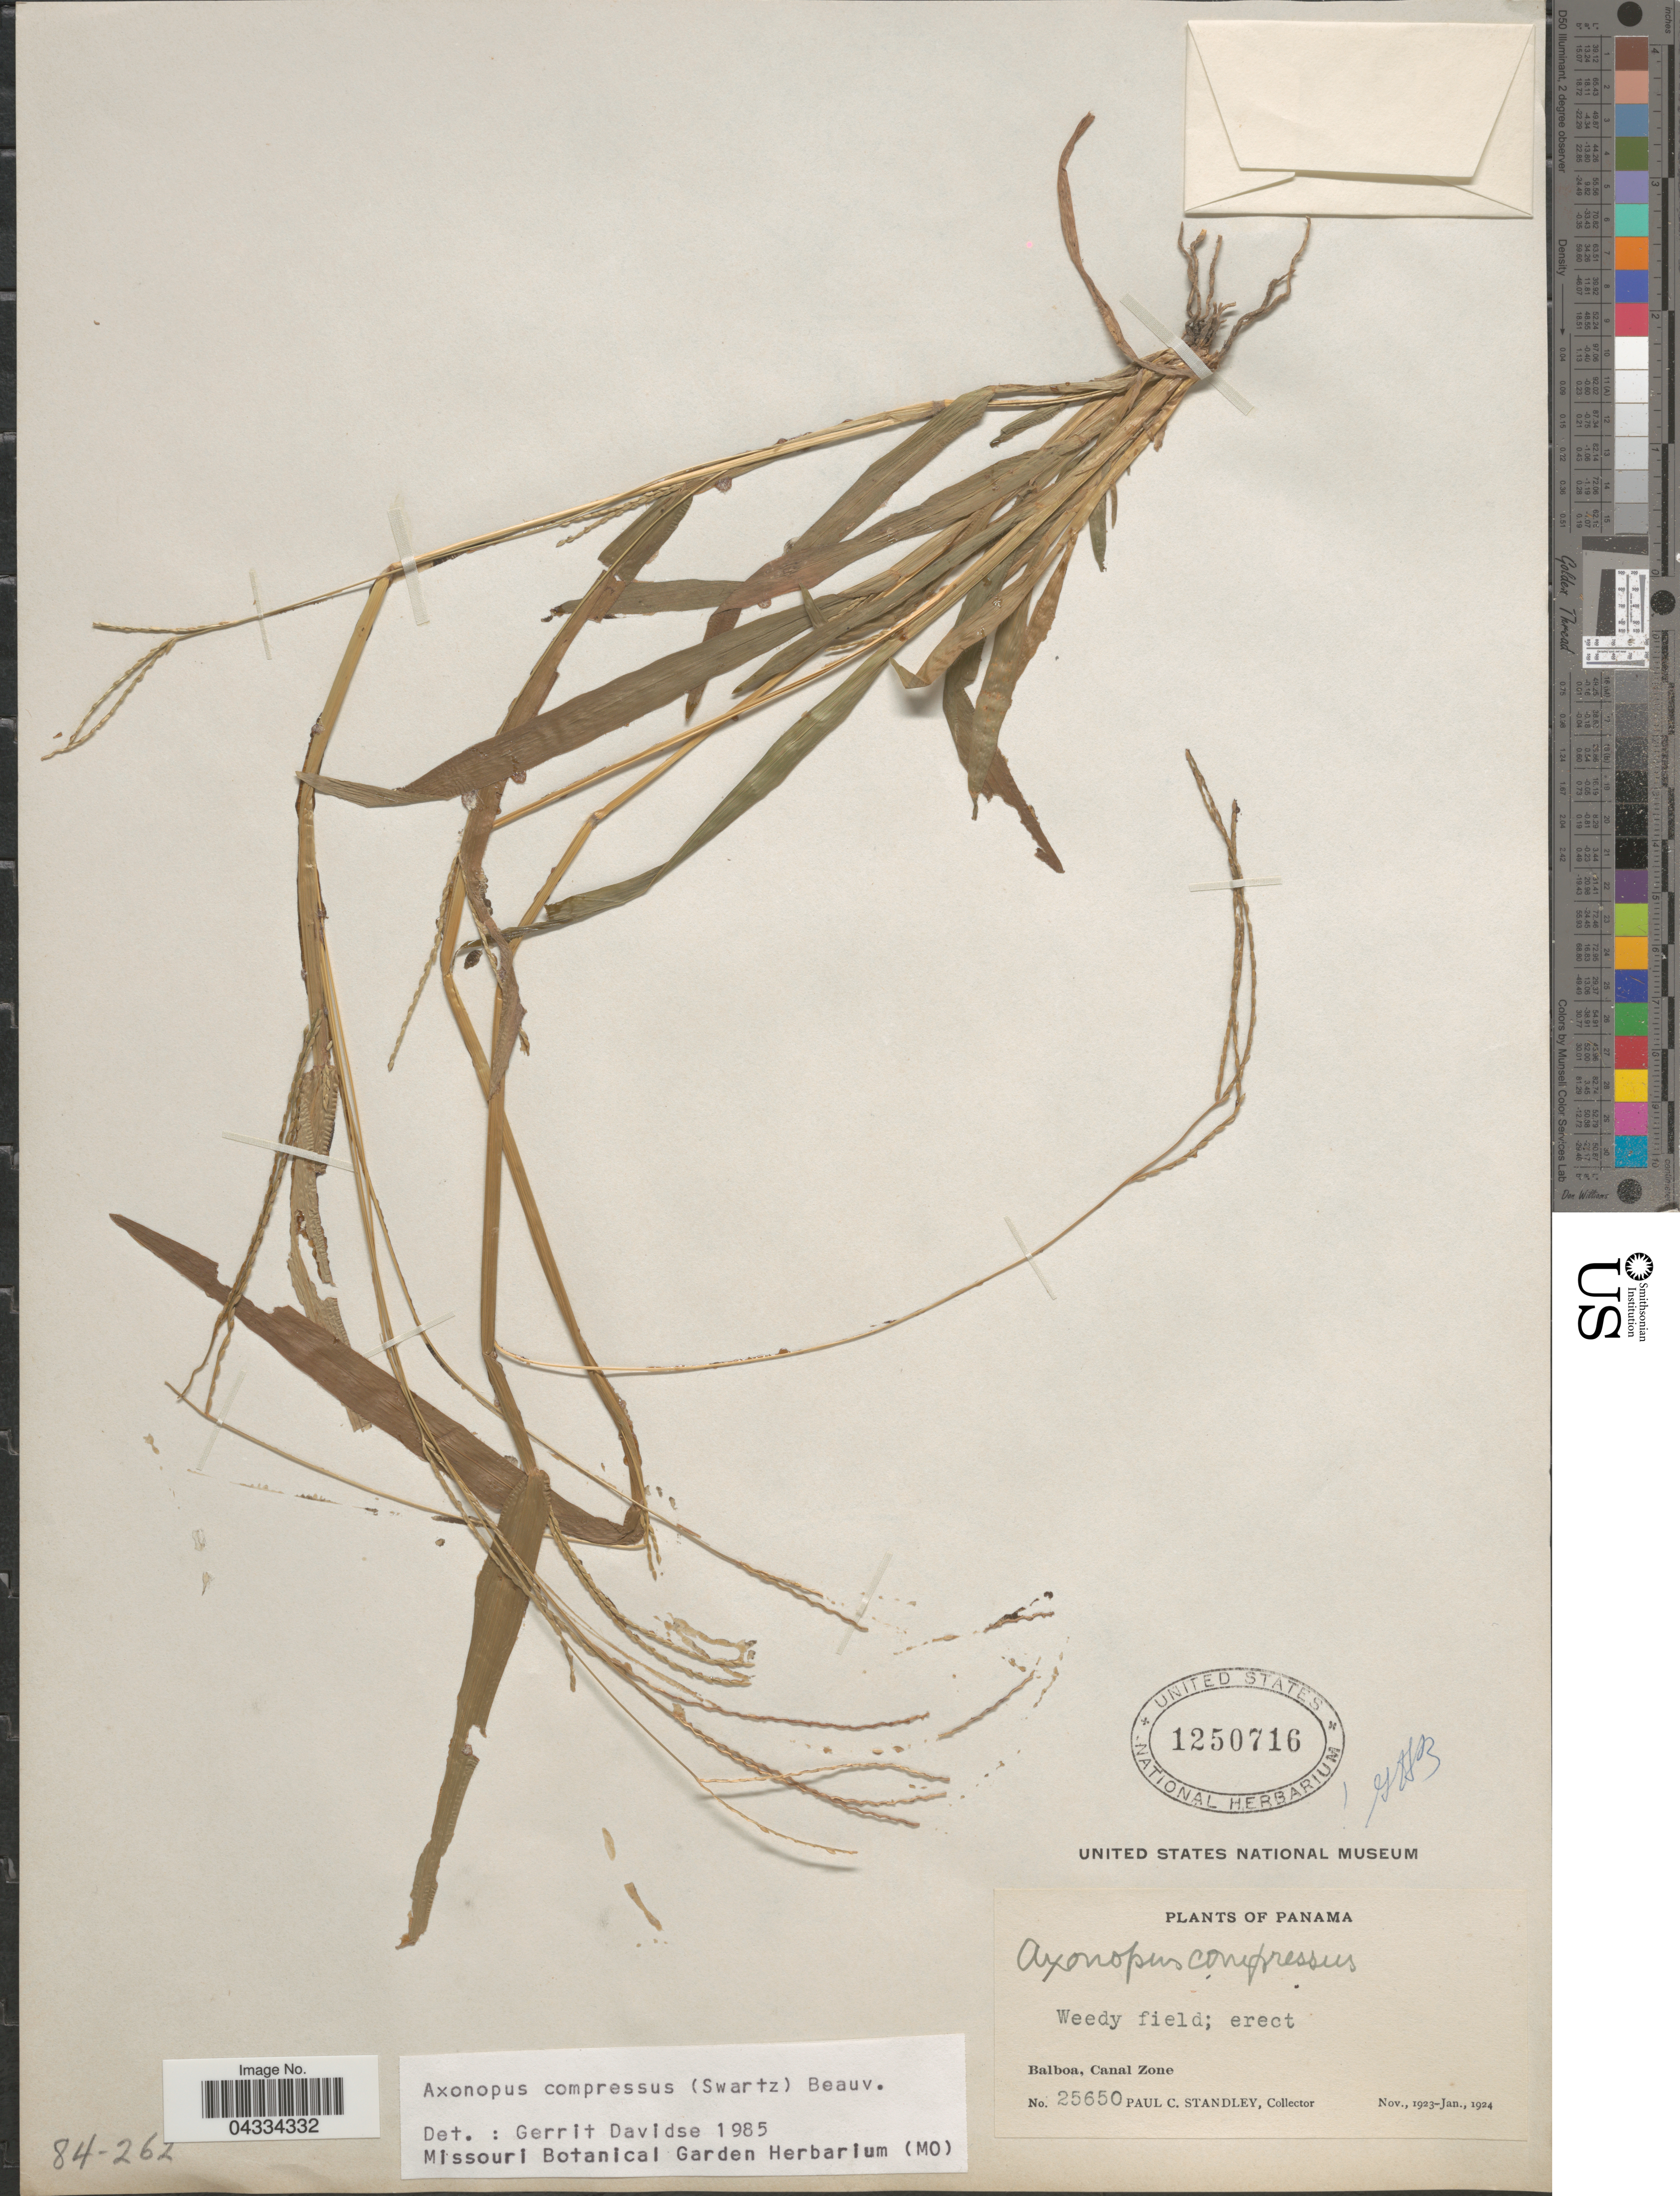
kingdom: Plantae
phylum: Tracheophyta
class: Liliopsida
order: Poales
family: Poaceae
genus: Axonopus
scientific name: Axonopus compressus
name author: (Sw.) P. Beauv.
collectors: P. C. Standley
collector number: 25650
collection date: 1923-11/1924-01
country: Panama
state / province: Colón / Panamá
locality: Balboa, Canal Zone.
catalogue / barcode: US 1250716